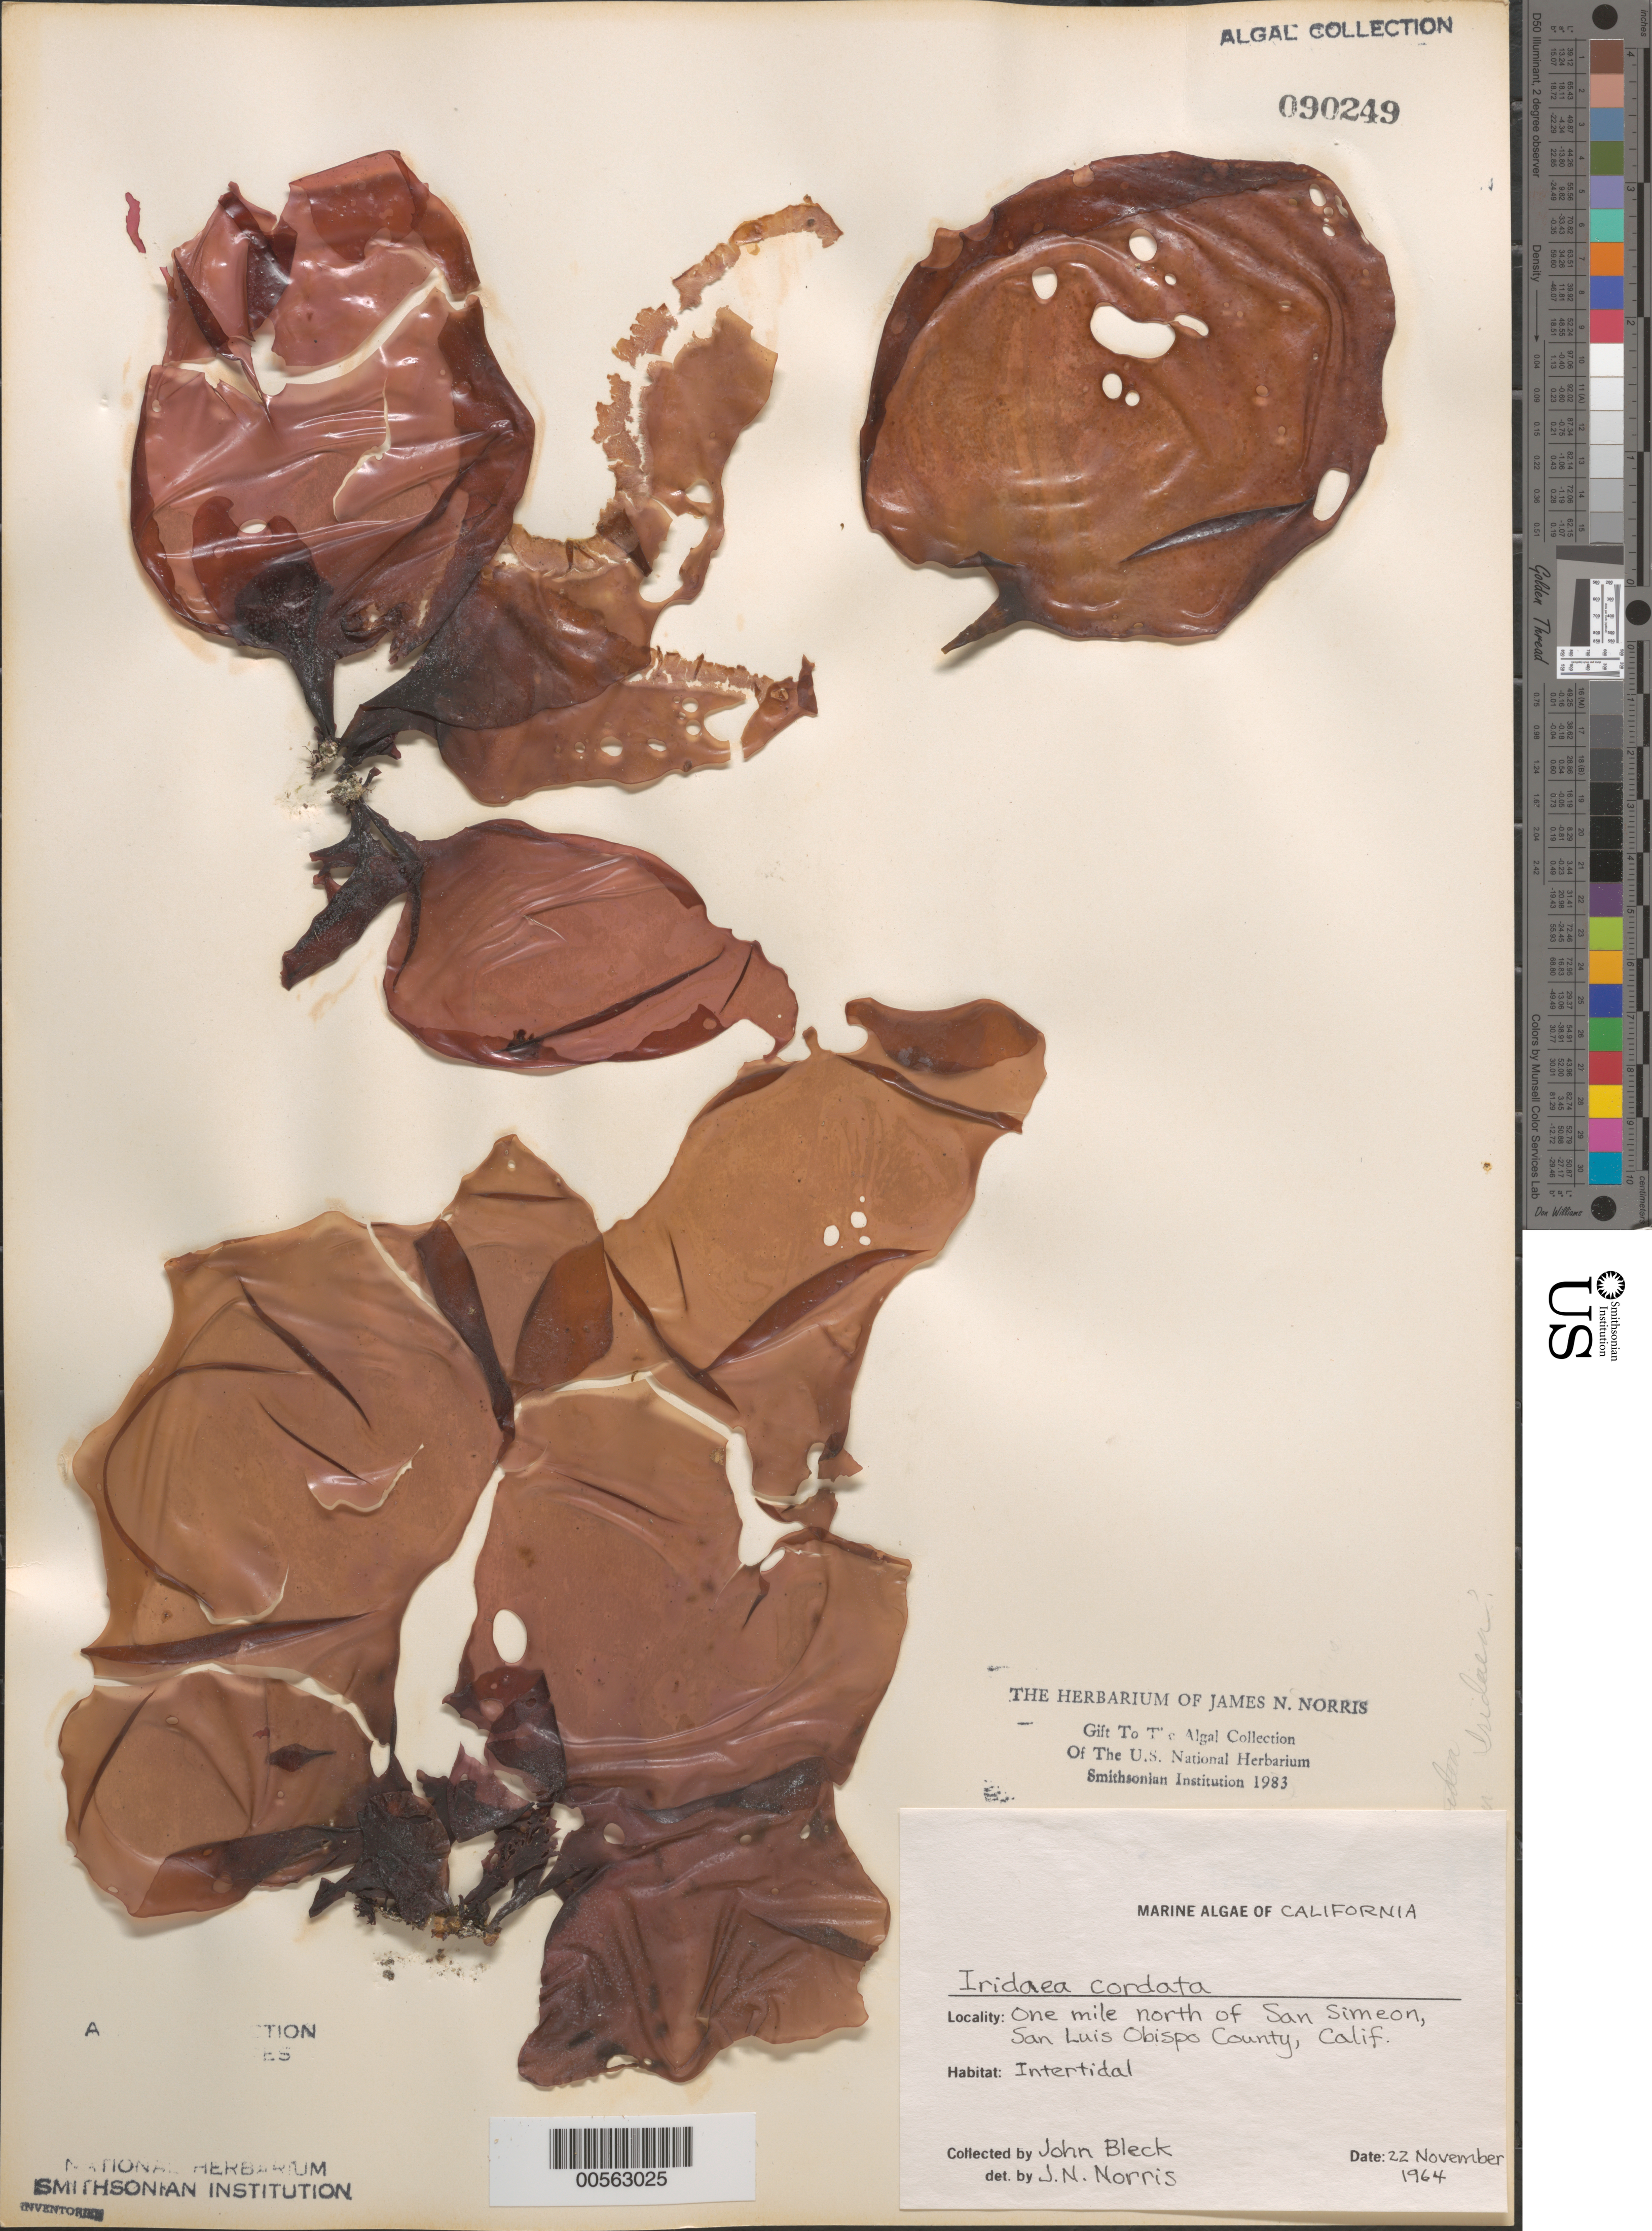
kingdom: Plantae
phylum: Rhodophyta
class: Florideophyceae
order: Gigartinales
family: Gigartinaceae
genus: Iridaea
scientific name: Iridaea cordata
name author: (Turner) Bory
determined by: Norris, James N.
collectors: J. Bleck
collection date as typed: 22 Nov 1964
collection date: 1964-11-22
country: United States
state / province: California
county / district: San Luis Obispo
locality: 1 mile north of San Simeon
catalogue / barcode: US 90249